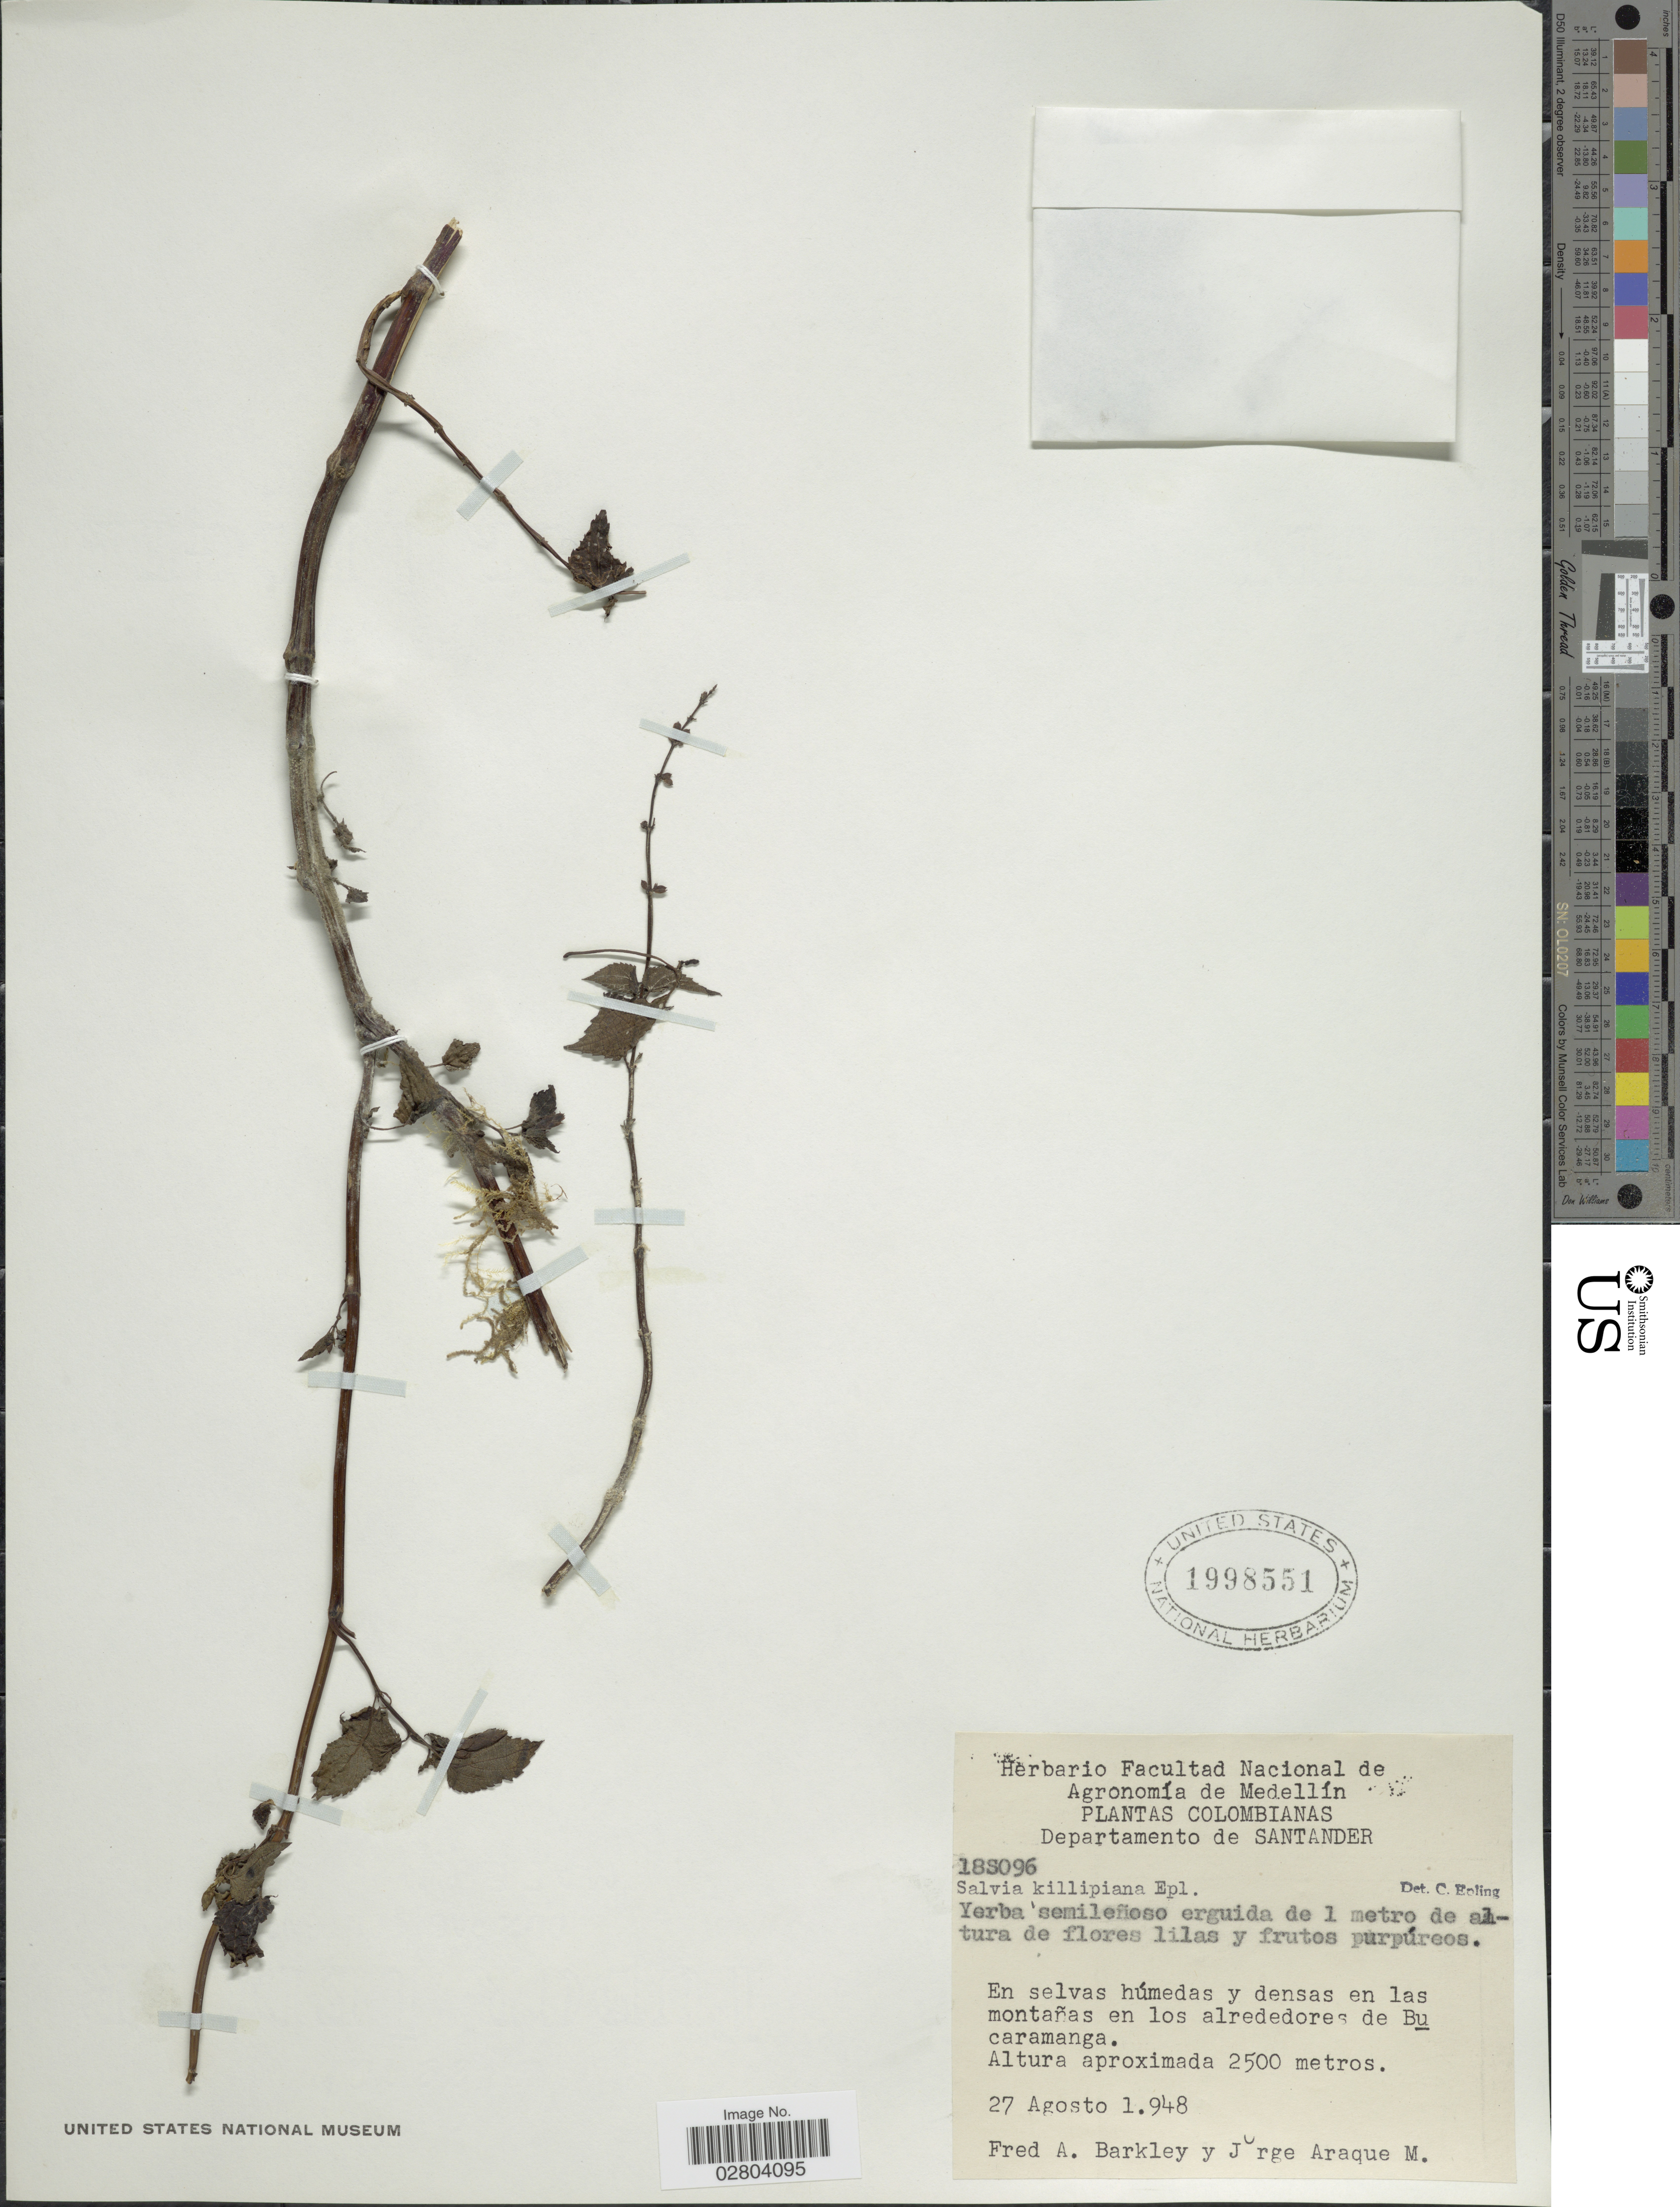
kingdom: Plantae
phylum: Tracheophyta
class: Magnoliopsida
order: Lamiales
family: Lamiaceae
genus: Salvia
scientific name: Salvia carnea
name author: Kunth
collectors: F. A. Barkley & J. Araque Molina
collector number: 18S096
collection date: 1948-08-27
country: Colombia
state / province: Santander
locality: Departamento de Santander. En selves húmedas y densas en las montañas en los alrededores de Bucaramanga.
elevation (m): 2500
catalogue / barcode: US 1998551